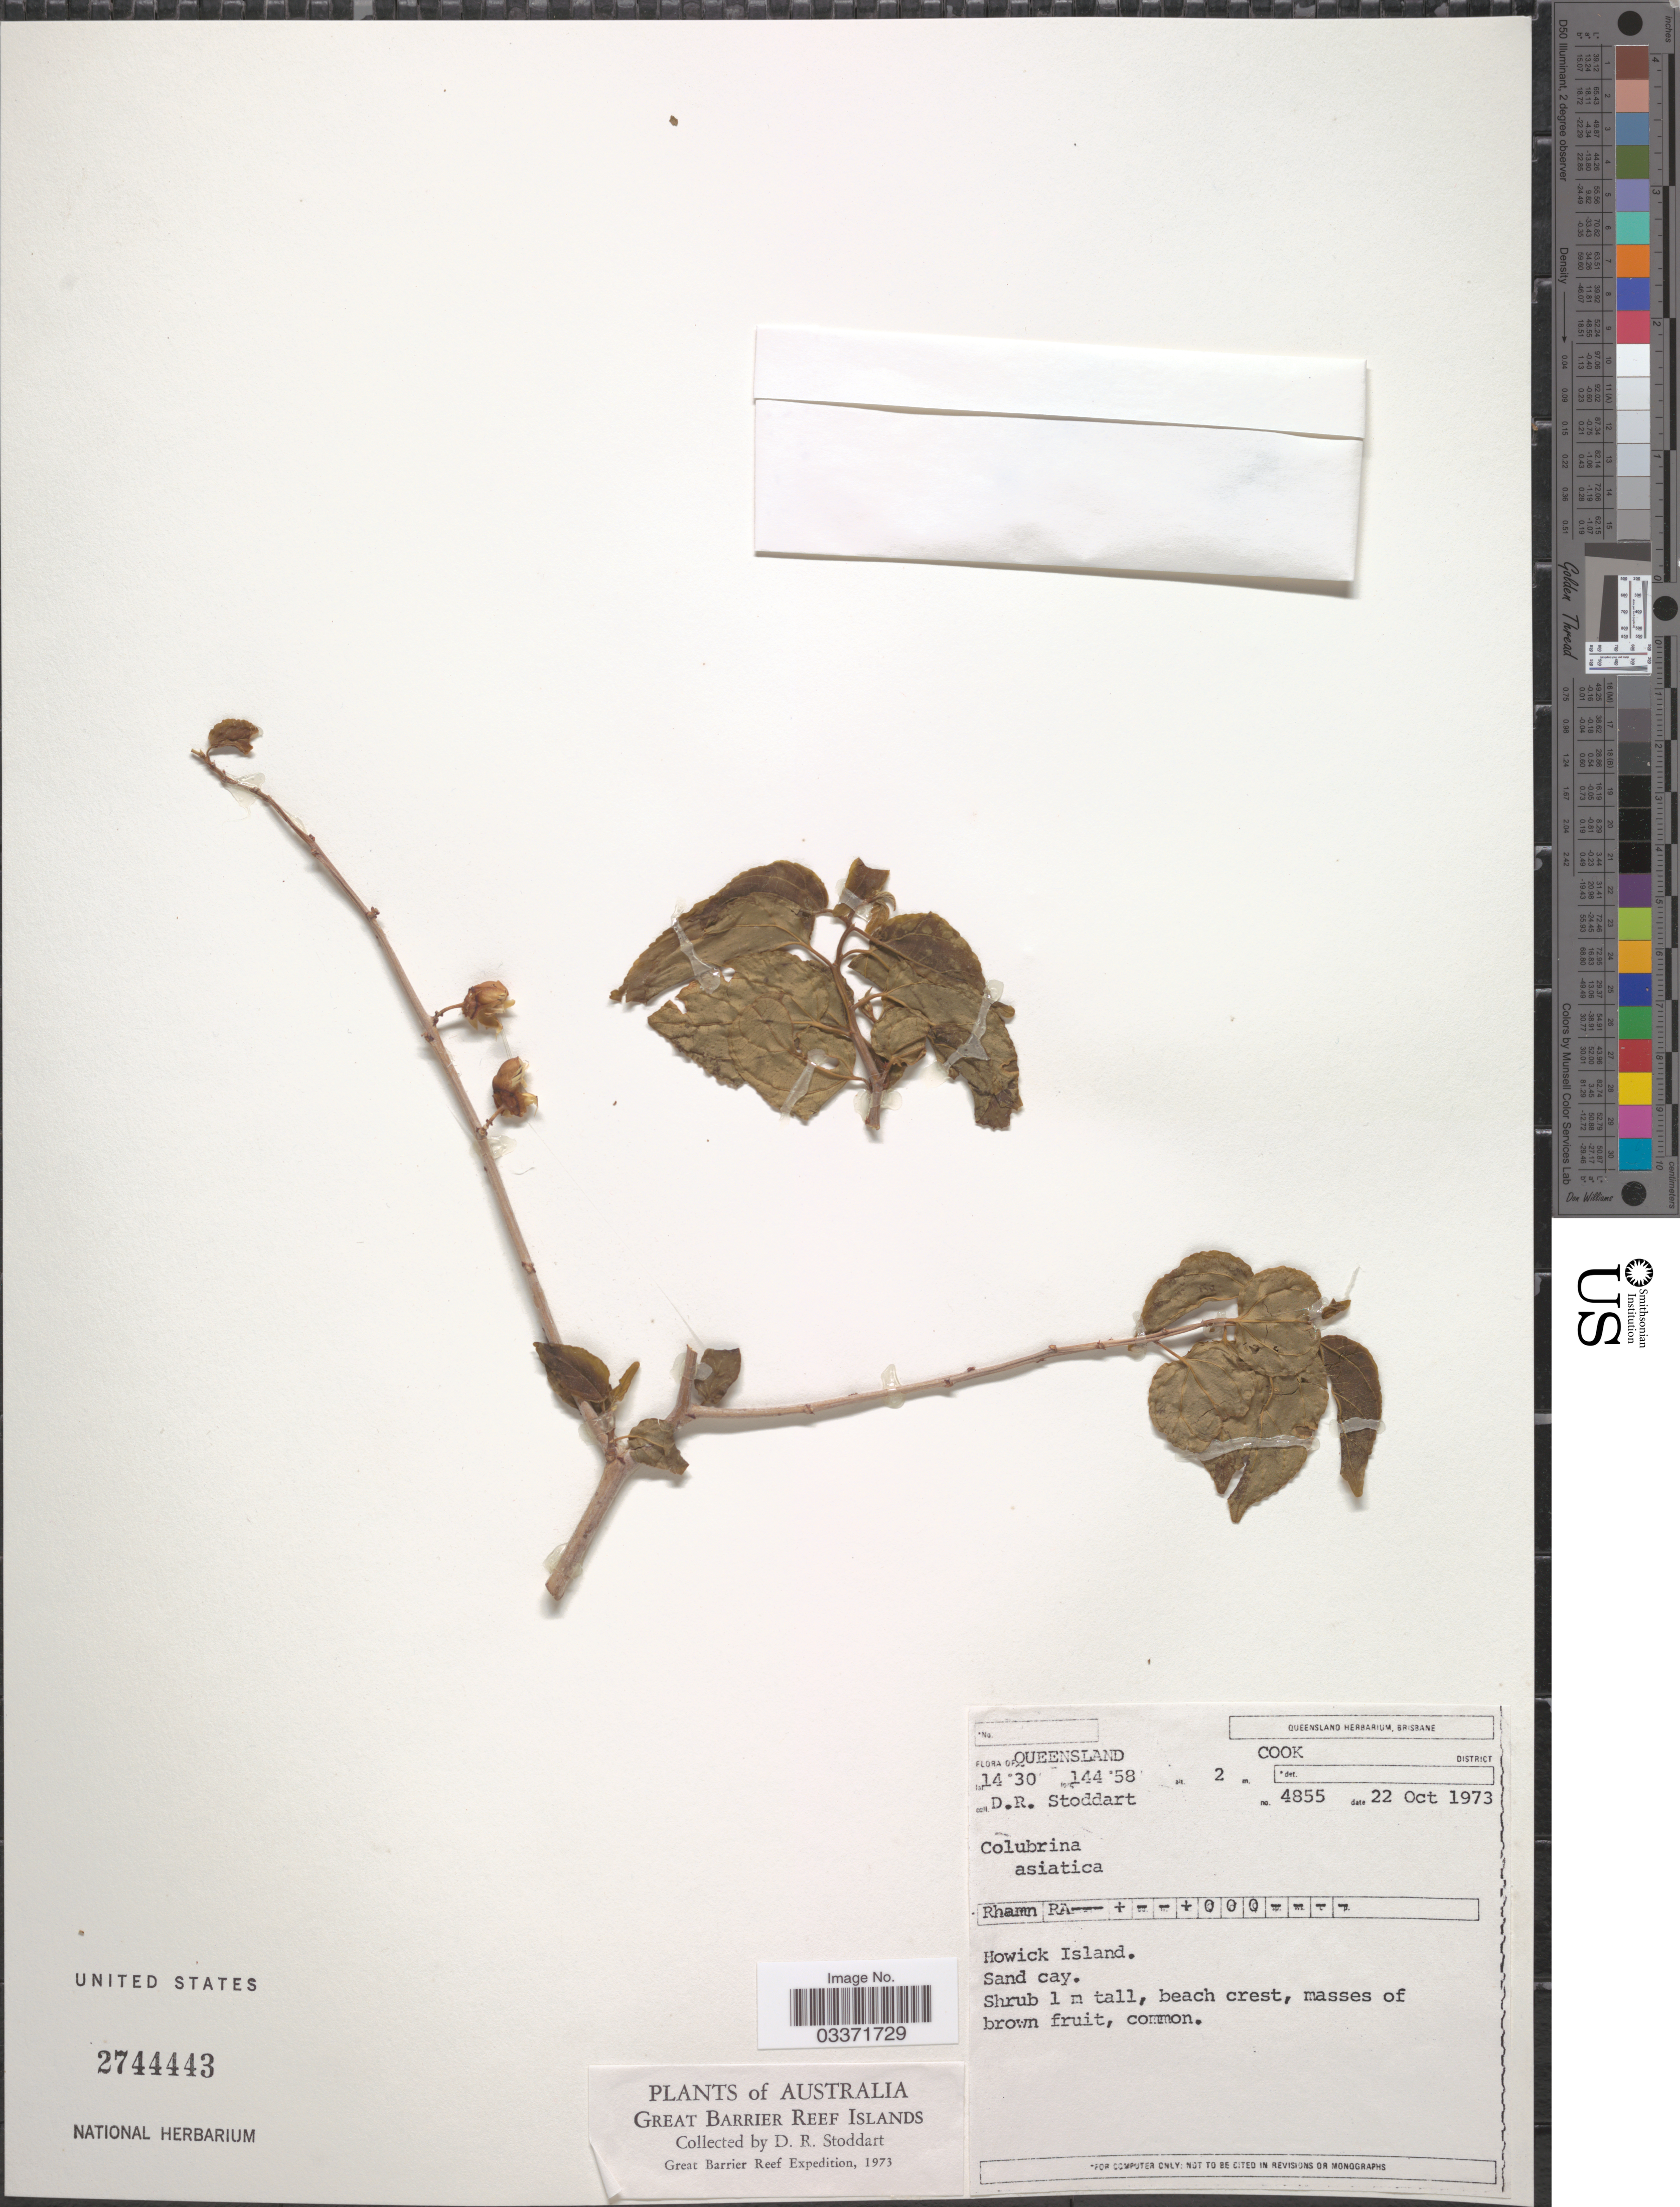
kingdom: Plantae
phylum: Tracheophyta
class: Magnoliopsida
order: Rosales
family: Rhamnaceae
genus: Colubrina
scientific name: Colubrina asiatica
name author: (L.) Brongn.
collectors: D. R. Stoddart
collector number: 4855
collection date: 1973-10-22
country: Australia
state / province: Queensland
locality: Great Barrier Reef Islands, Cook District, Howick Island.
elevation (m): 2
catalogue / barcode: US 2744443